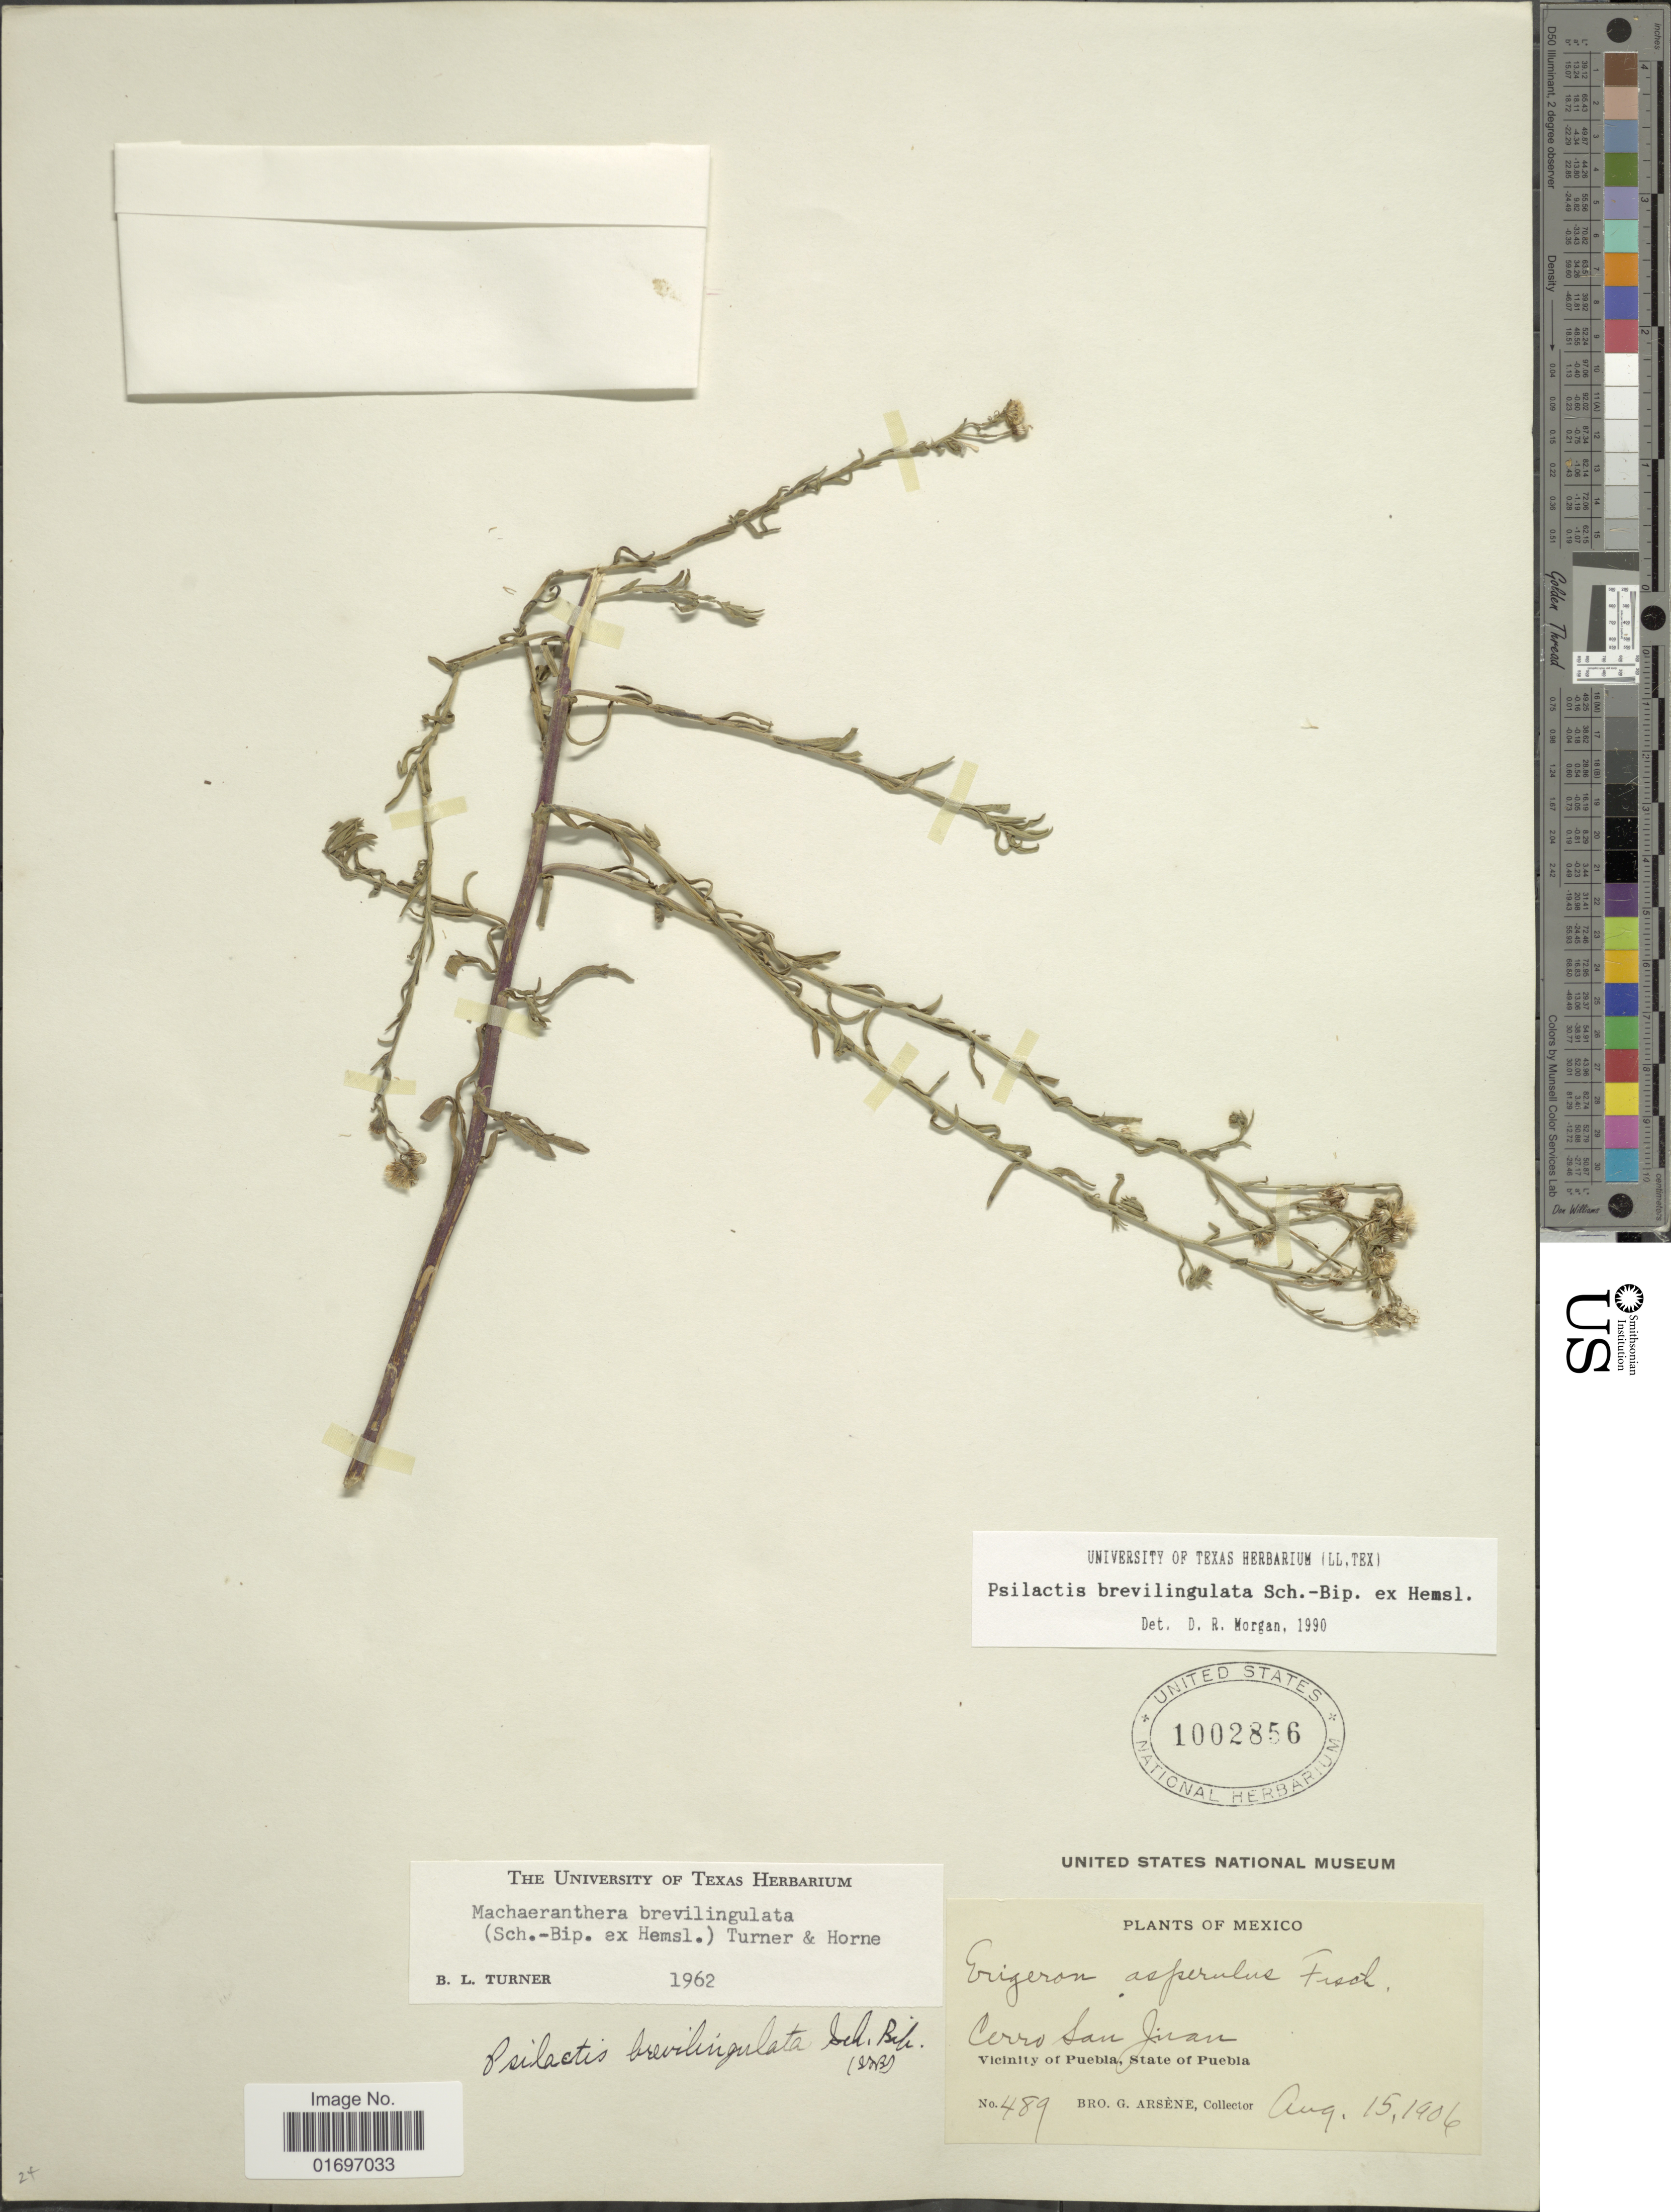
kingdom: Plantae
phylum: Tracheophyta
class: Magnoliopsida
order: Asterales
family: Asteraceae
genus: Psilactis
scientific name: Psilactis brevilingulata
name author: Sch. Bip. ex Hemsl.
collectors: Bro. G. Arsène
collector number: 489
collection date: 1906-08-15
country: Mexico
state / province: Puebla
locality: Cerro San Juan. Vicinity of Puebla, State of Puebla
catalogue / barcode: US 1002856